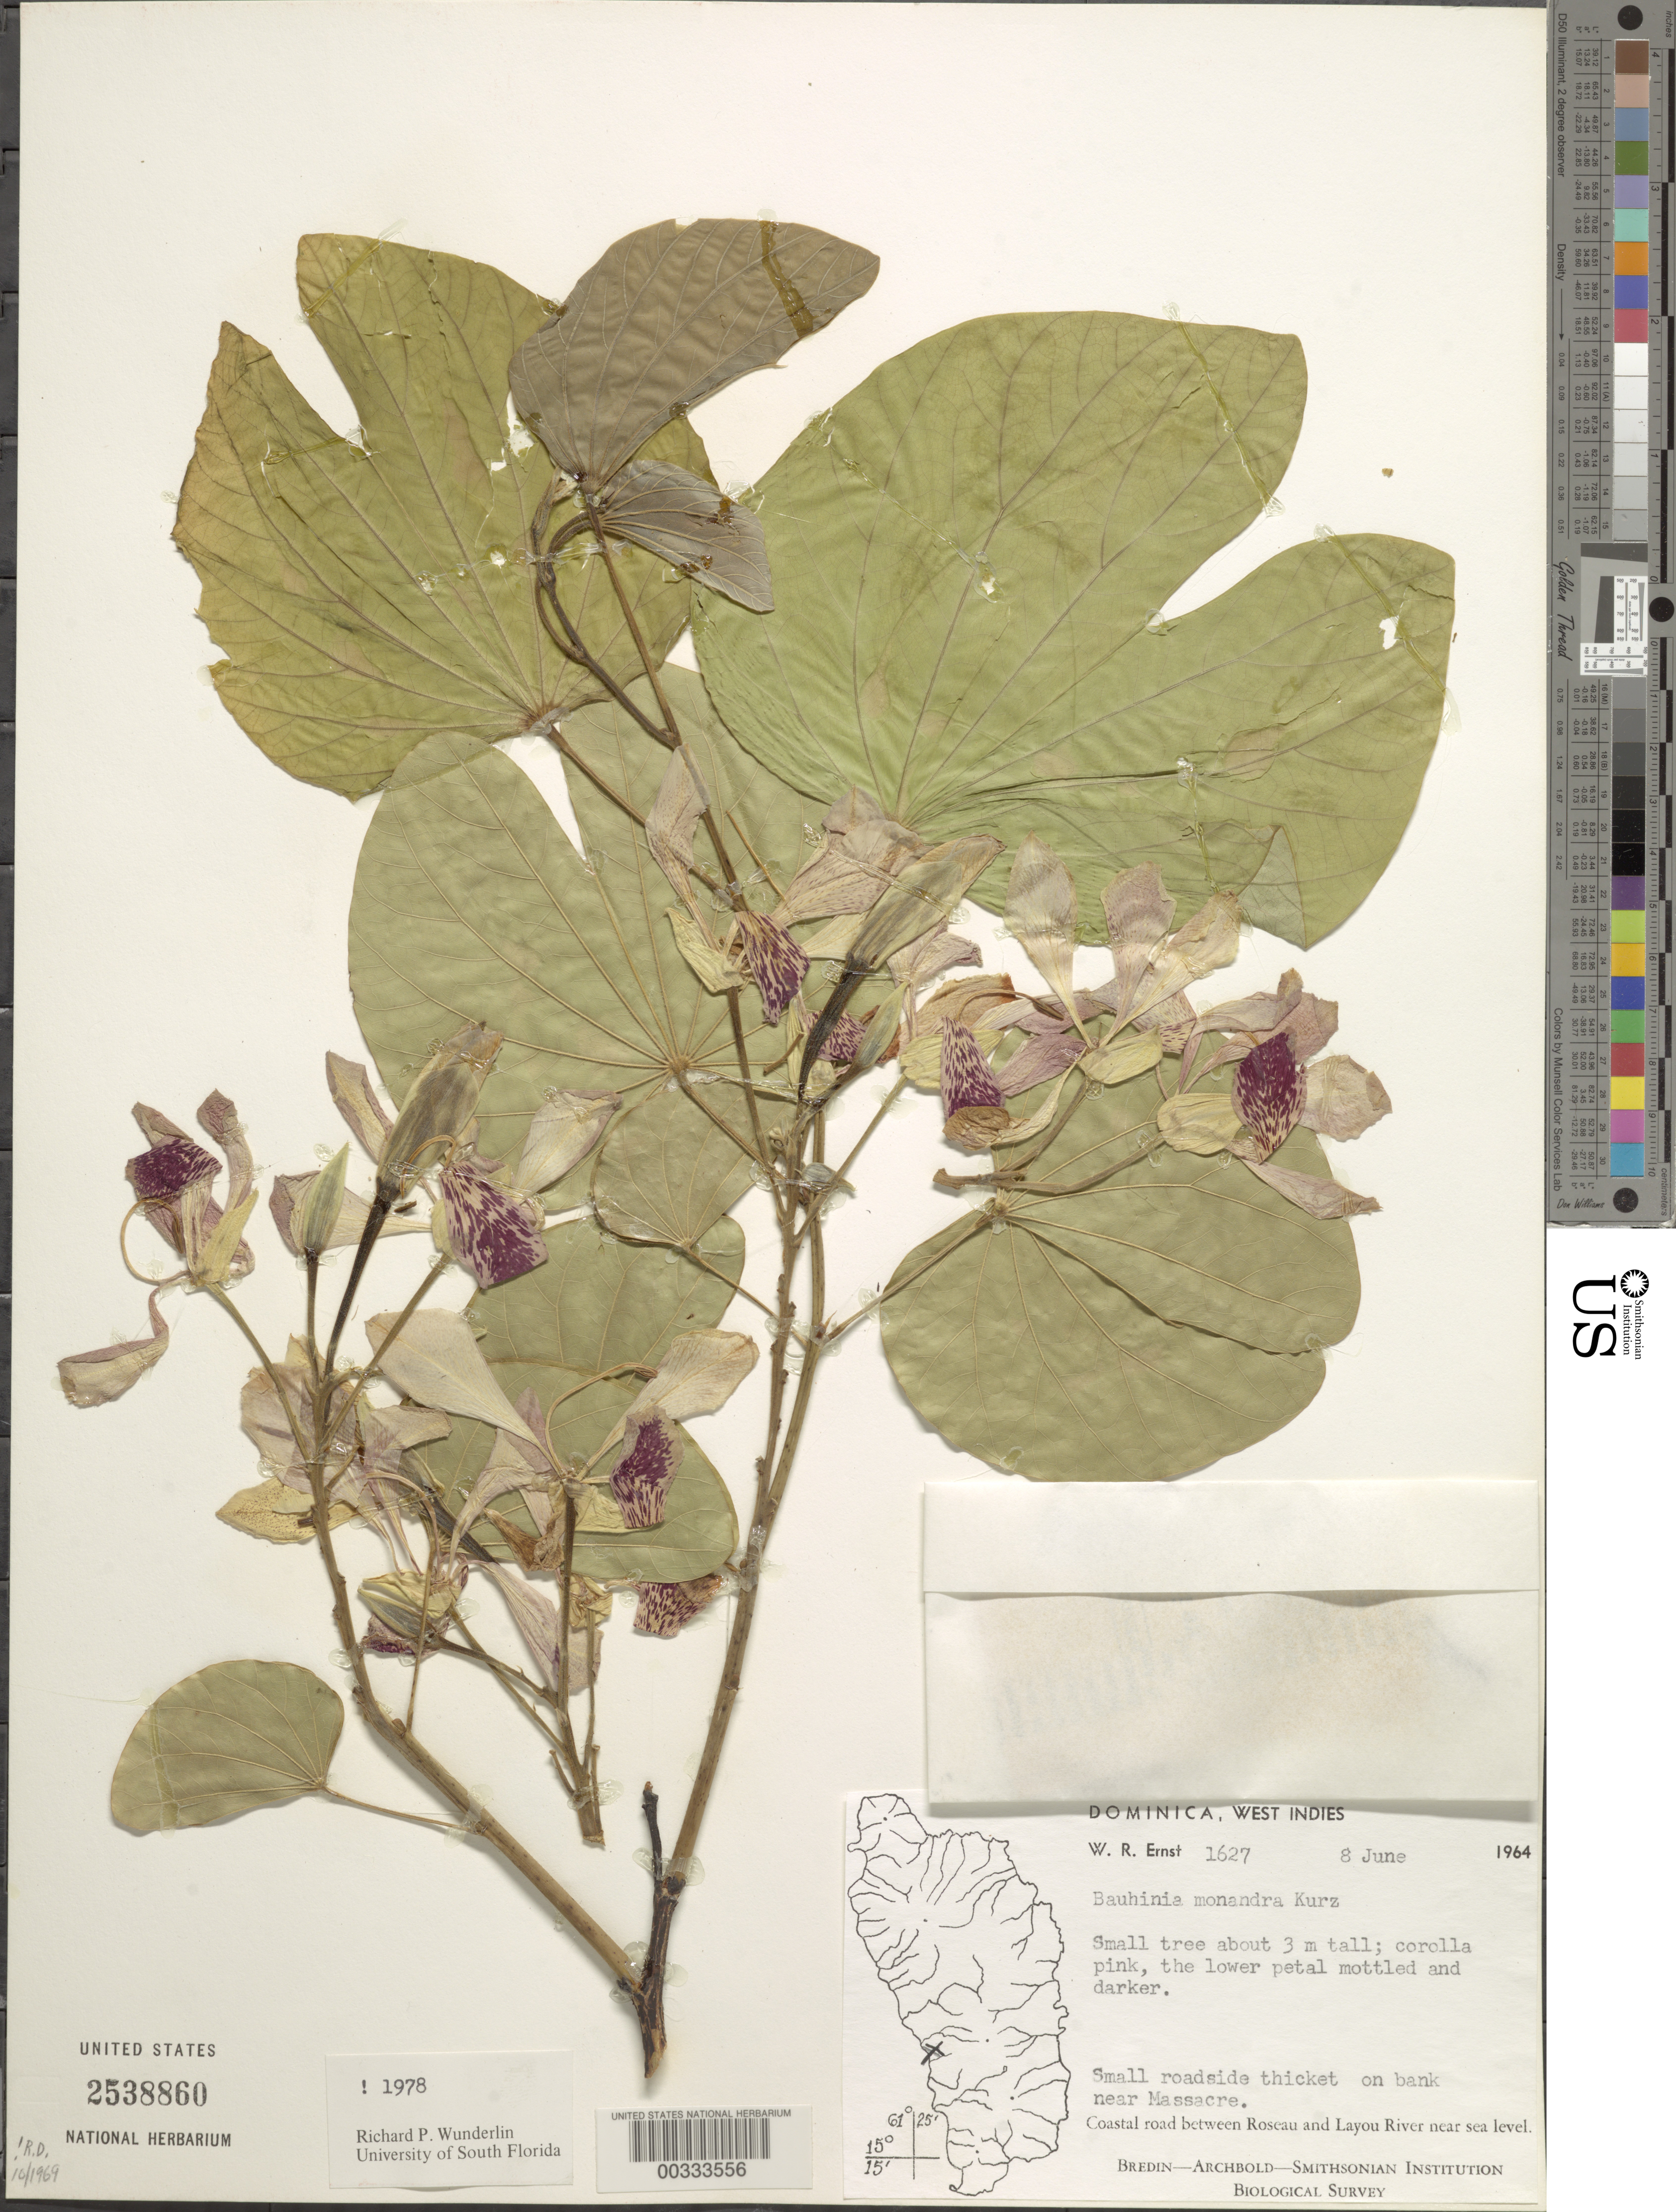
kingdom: Plantae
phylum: Tracheophyta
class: Magnoliopsida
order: Fabales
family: Fabaceae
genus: Bauhinia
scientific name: Bauhinia monandra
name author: Kurz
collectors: W. R. Ernst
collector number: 1627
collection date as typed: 08 Jun 1964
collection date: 1964-06-08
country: Dominica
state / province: St. Paul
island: Dominica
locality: Near massacre; coastal road between roseau and layou river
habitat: Roadside thicket on bank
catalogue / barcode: US 2538860